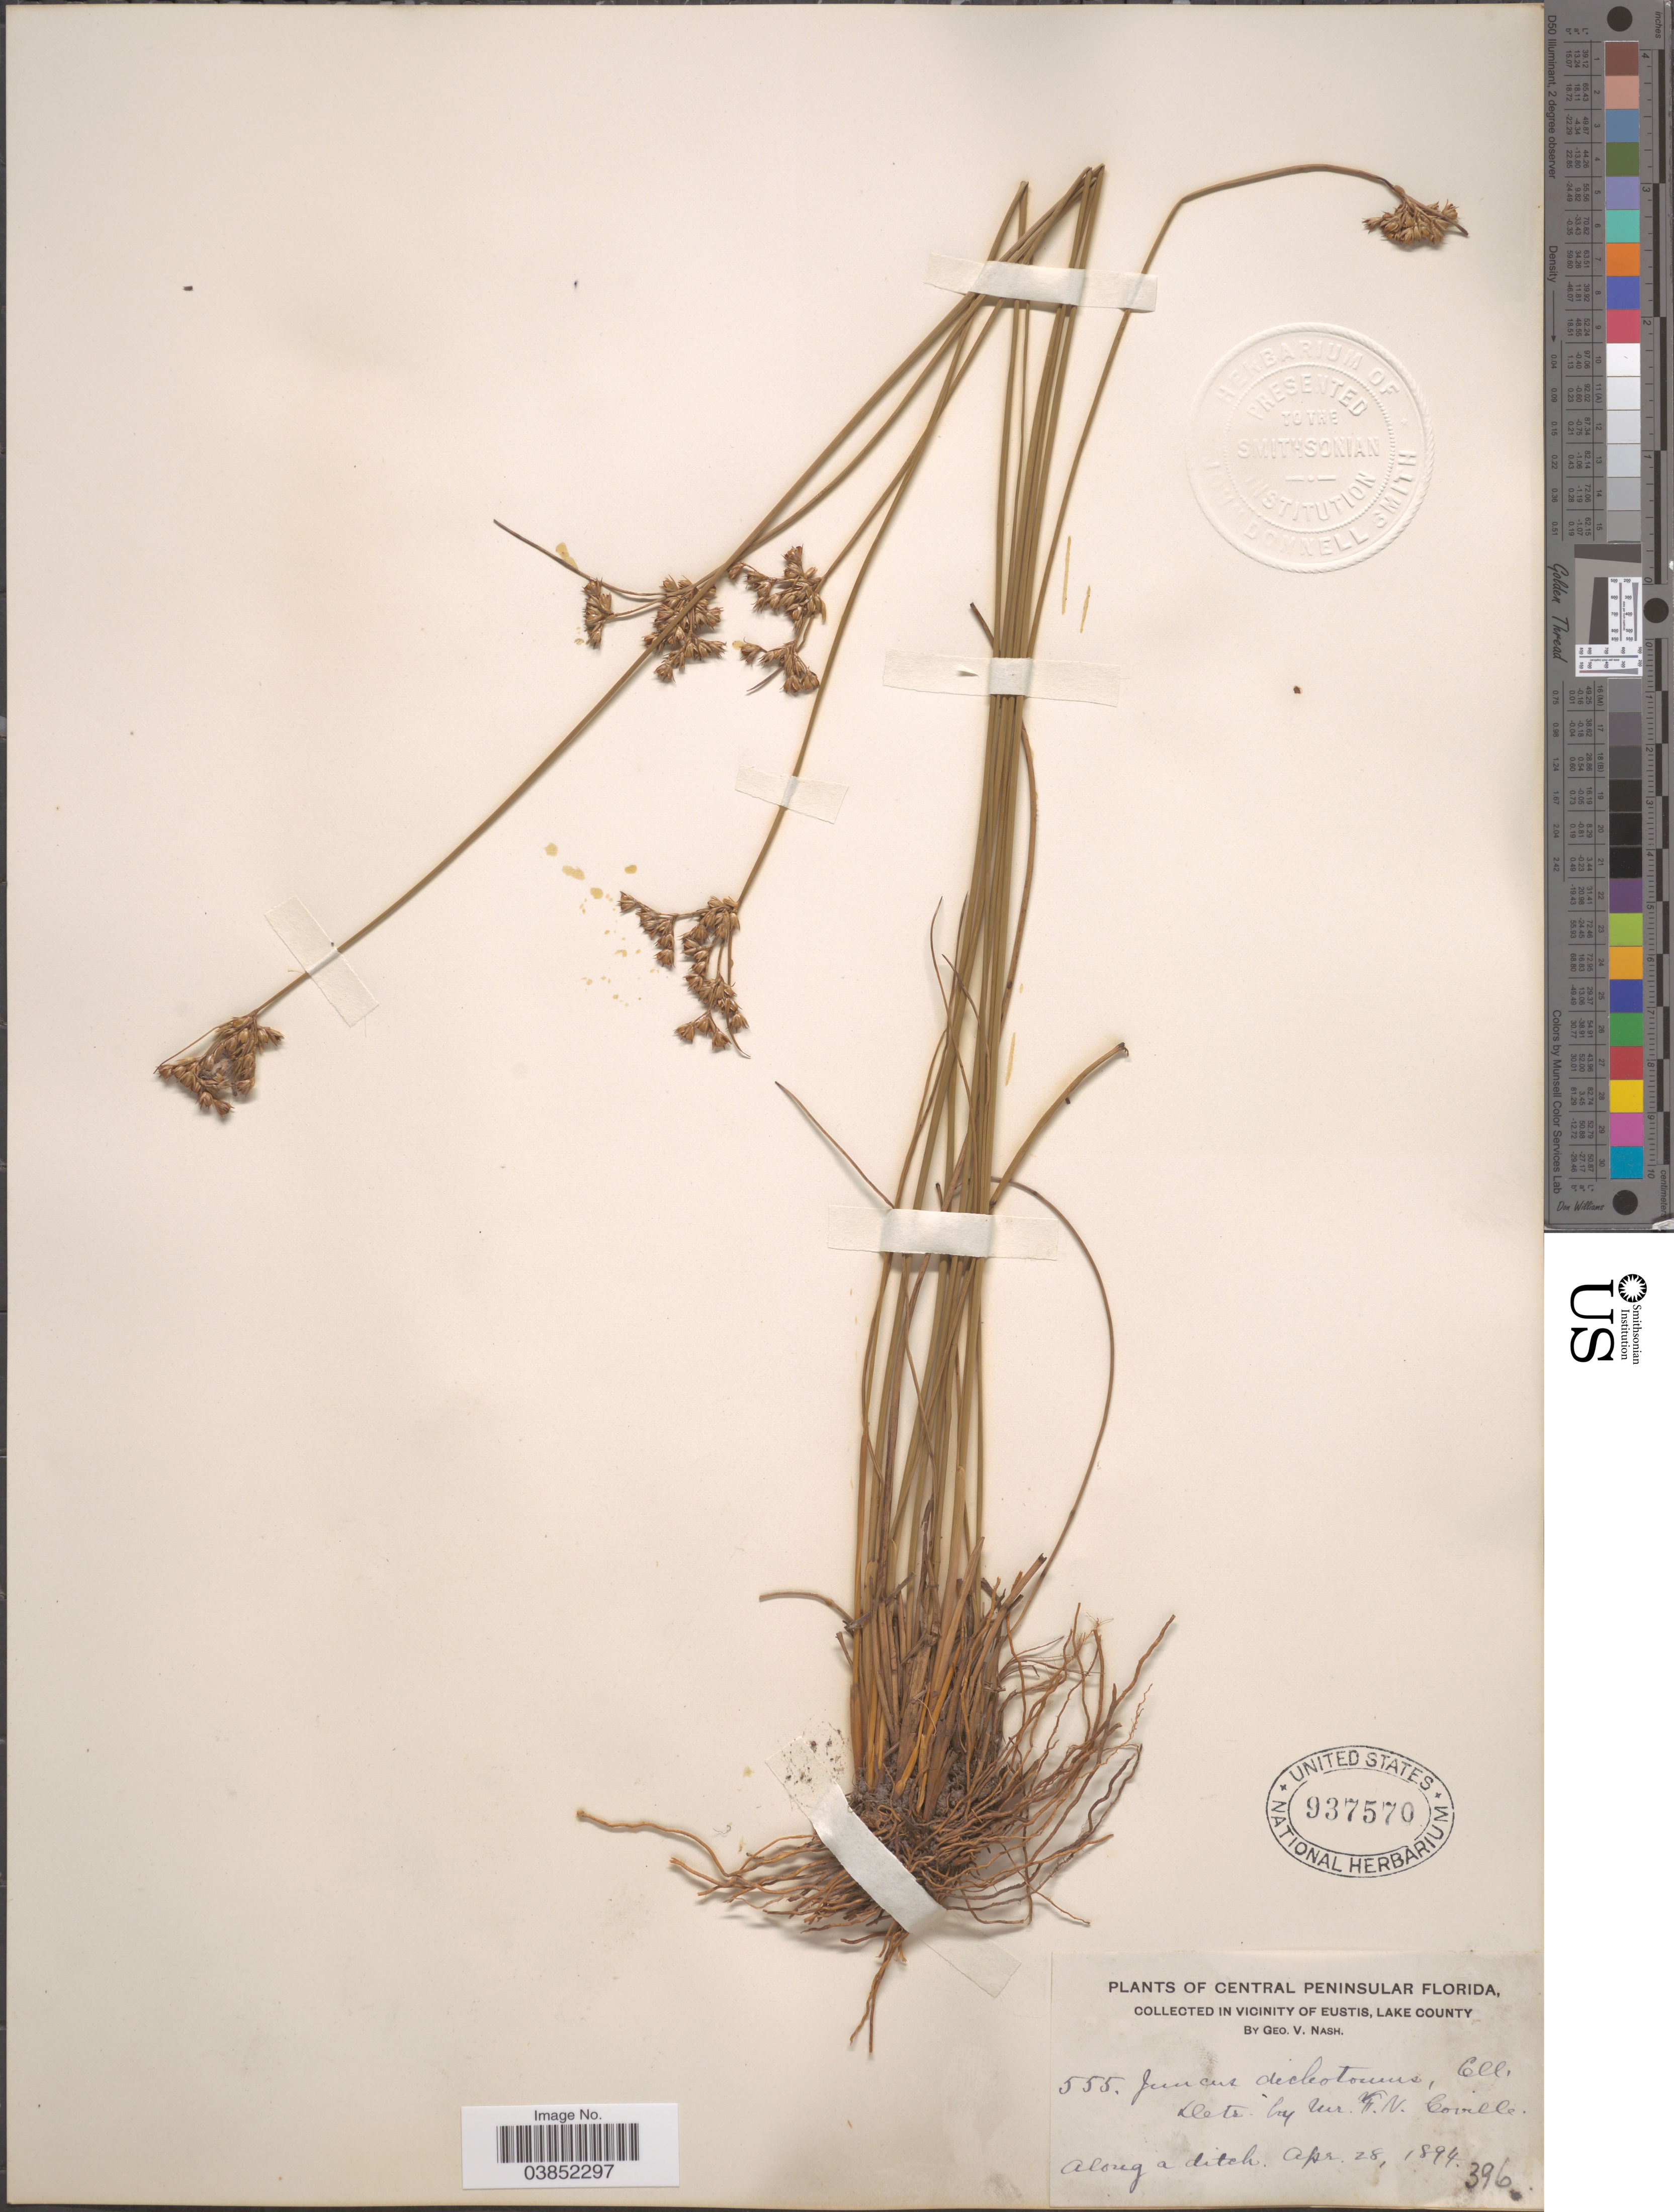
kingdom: Plantae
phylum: Tracheophyta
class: Liliopsida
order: Poales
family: Juncaceae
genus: Juncus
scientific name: Juncus dichotomus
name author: Elliott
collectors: G. V. Nash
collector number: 555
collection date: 1894-04-28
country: United States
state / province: Florida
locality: Central Peninsular Florida. In vicinity of Eustis, Lake County.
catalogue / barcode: US 937570